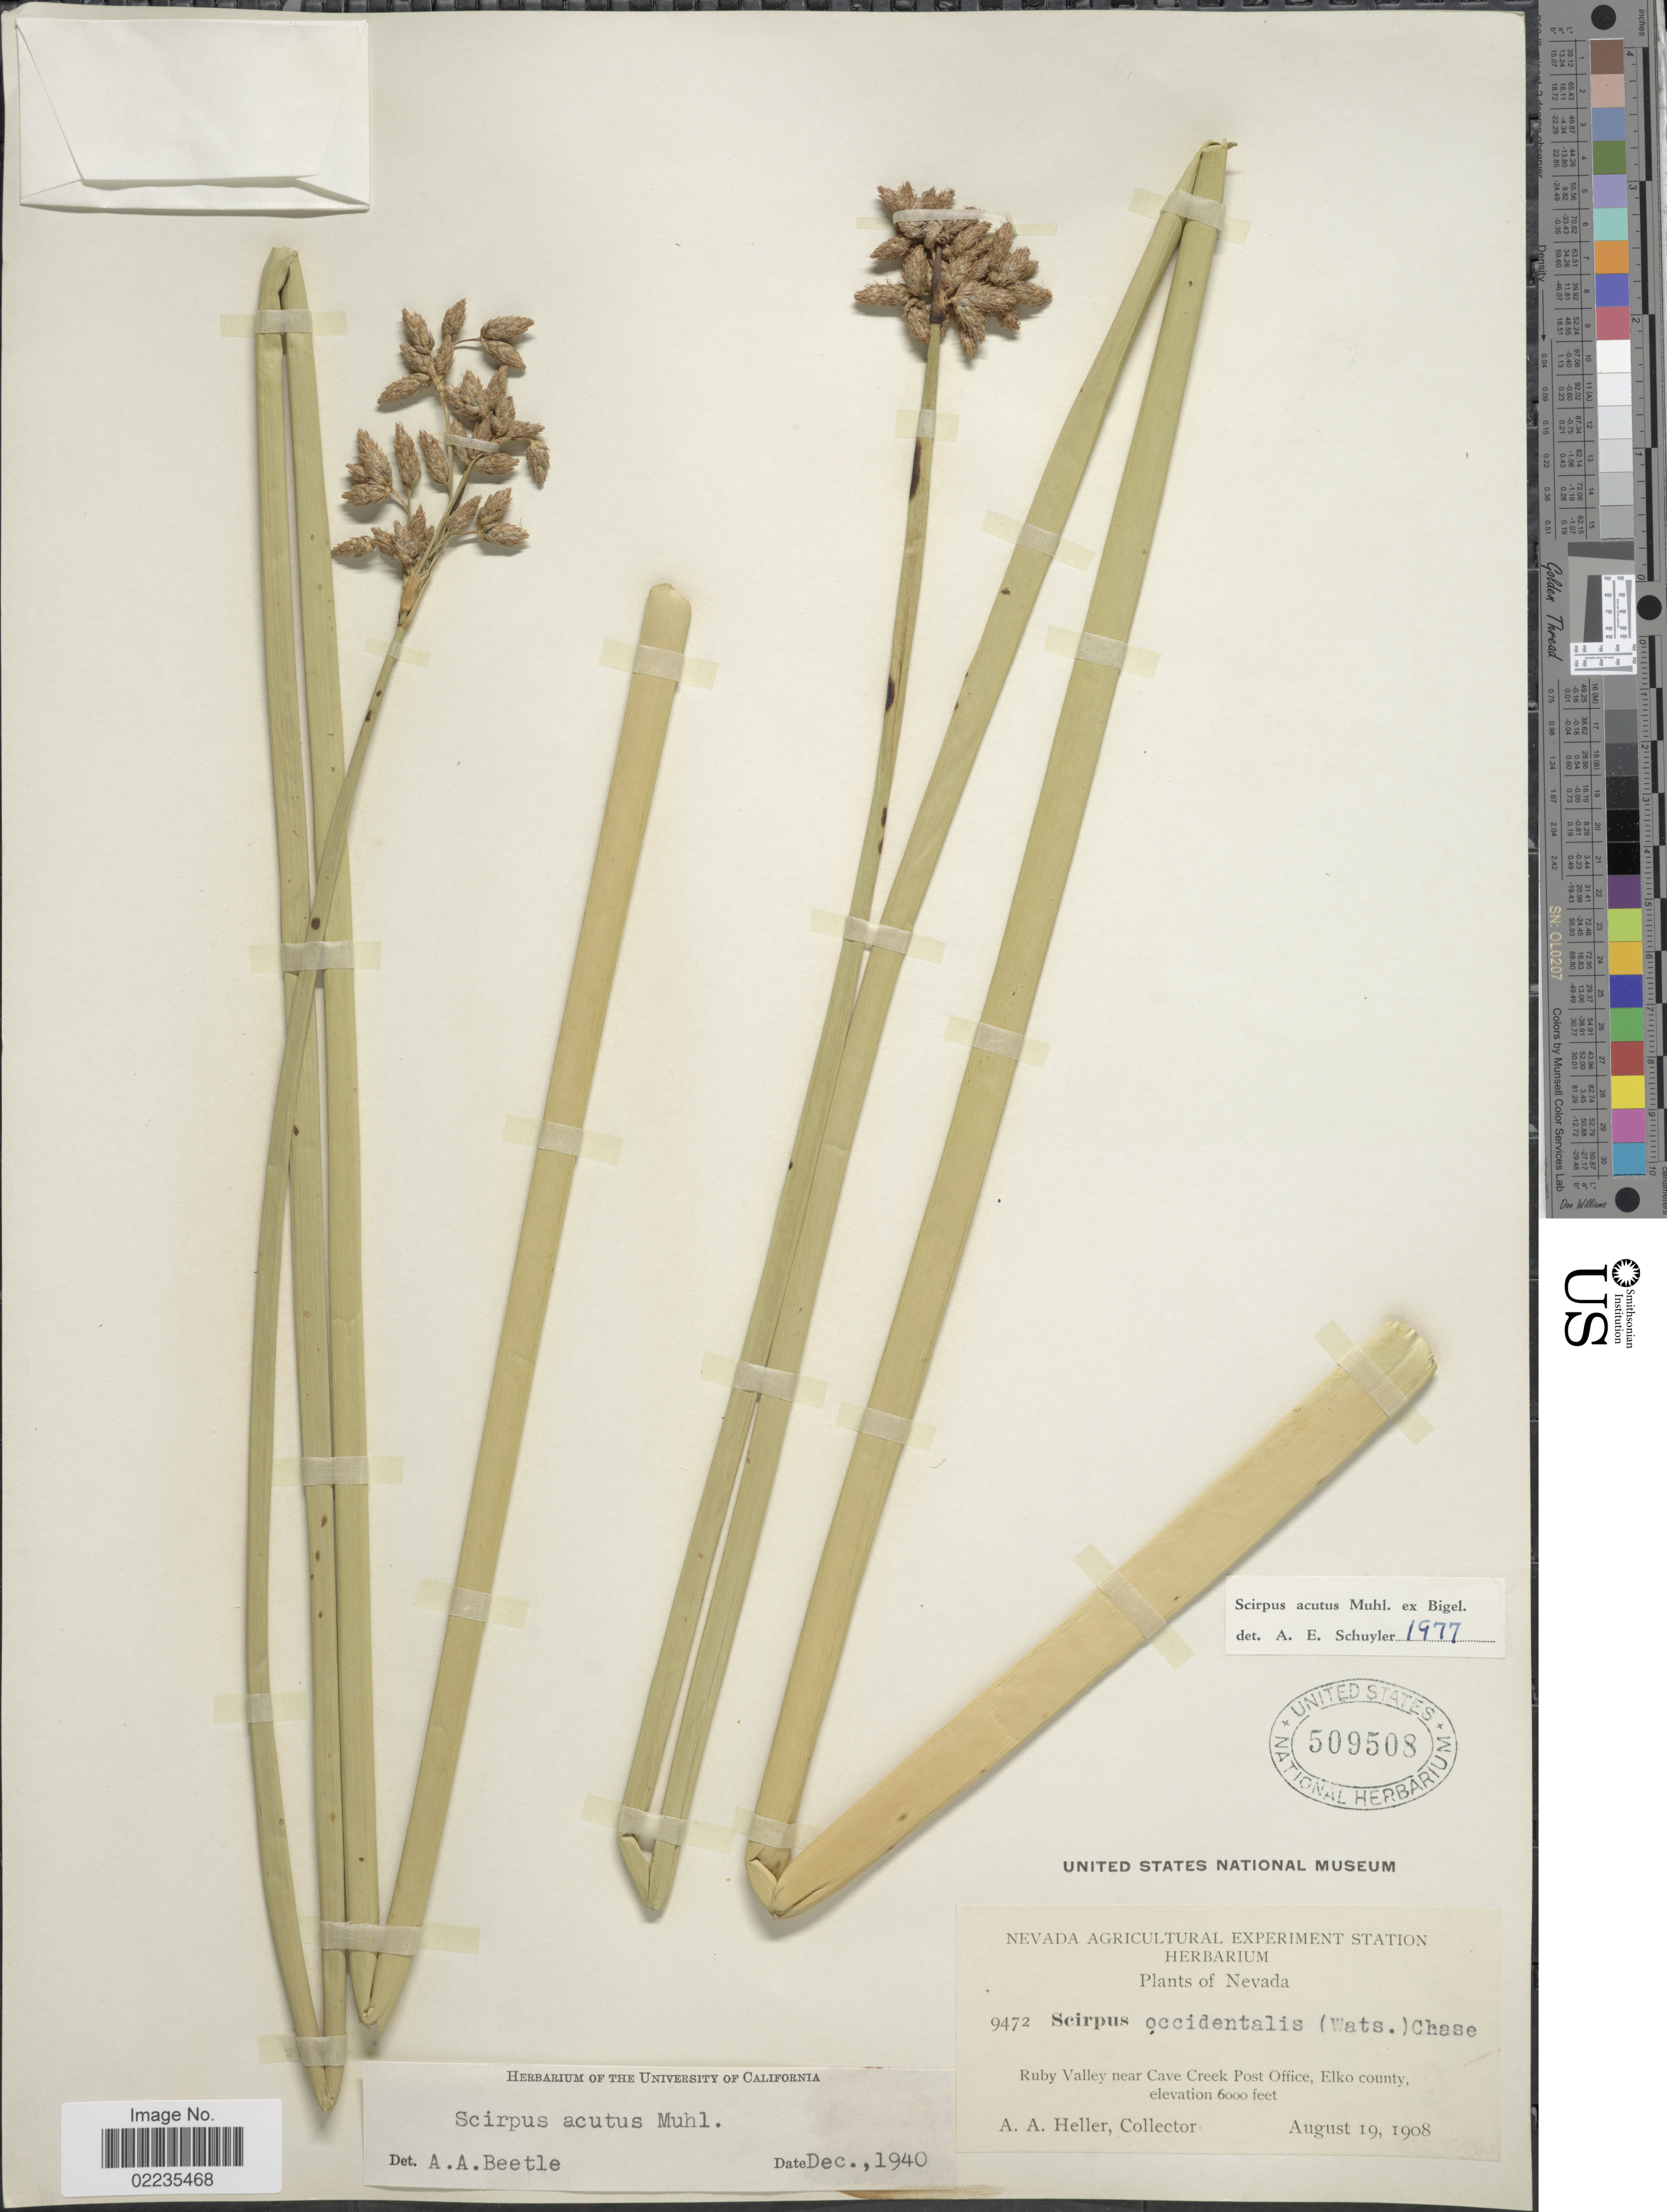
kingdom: Plantae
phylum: Tracheophyta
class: Liliopsida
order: Poales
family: Cyperaceae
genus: Schoenoplectus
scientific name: Schoenoplectus acutus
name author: (Muhl. ex Bigelow) Á. Löve & D. Löve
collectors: A. A. Heller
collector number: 9472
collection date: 1908-08-19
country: United States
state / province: Nevada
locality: Ruby Valley near Cave Creek Post Office, Elko County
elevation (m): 1829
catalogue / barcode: US 509508